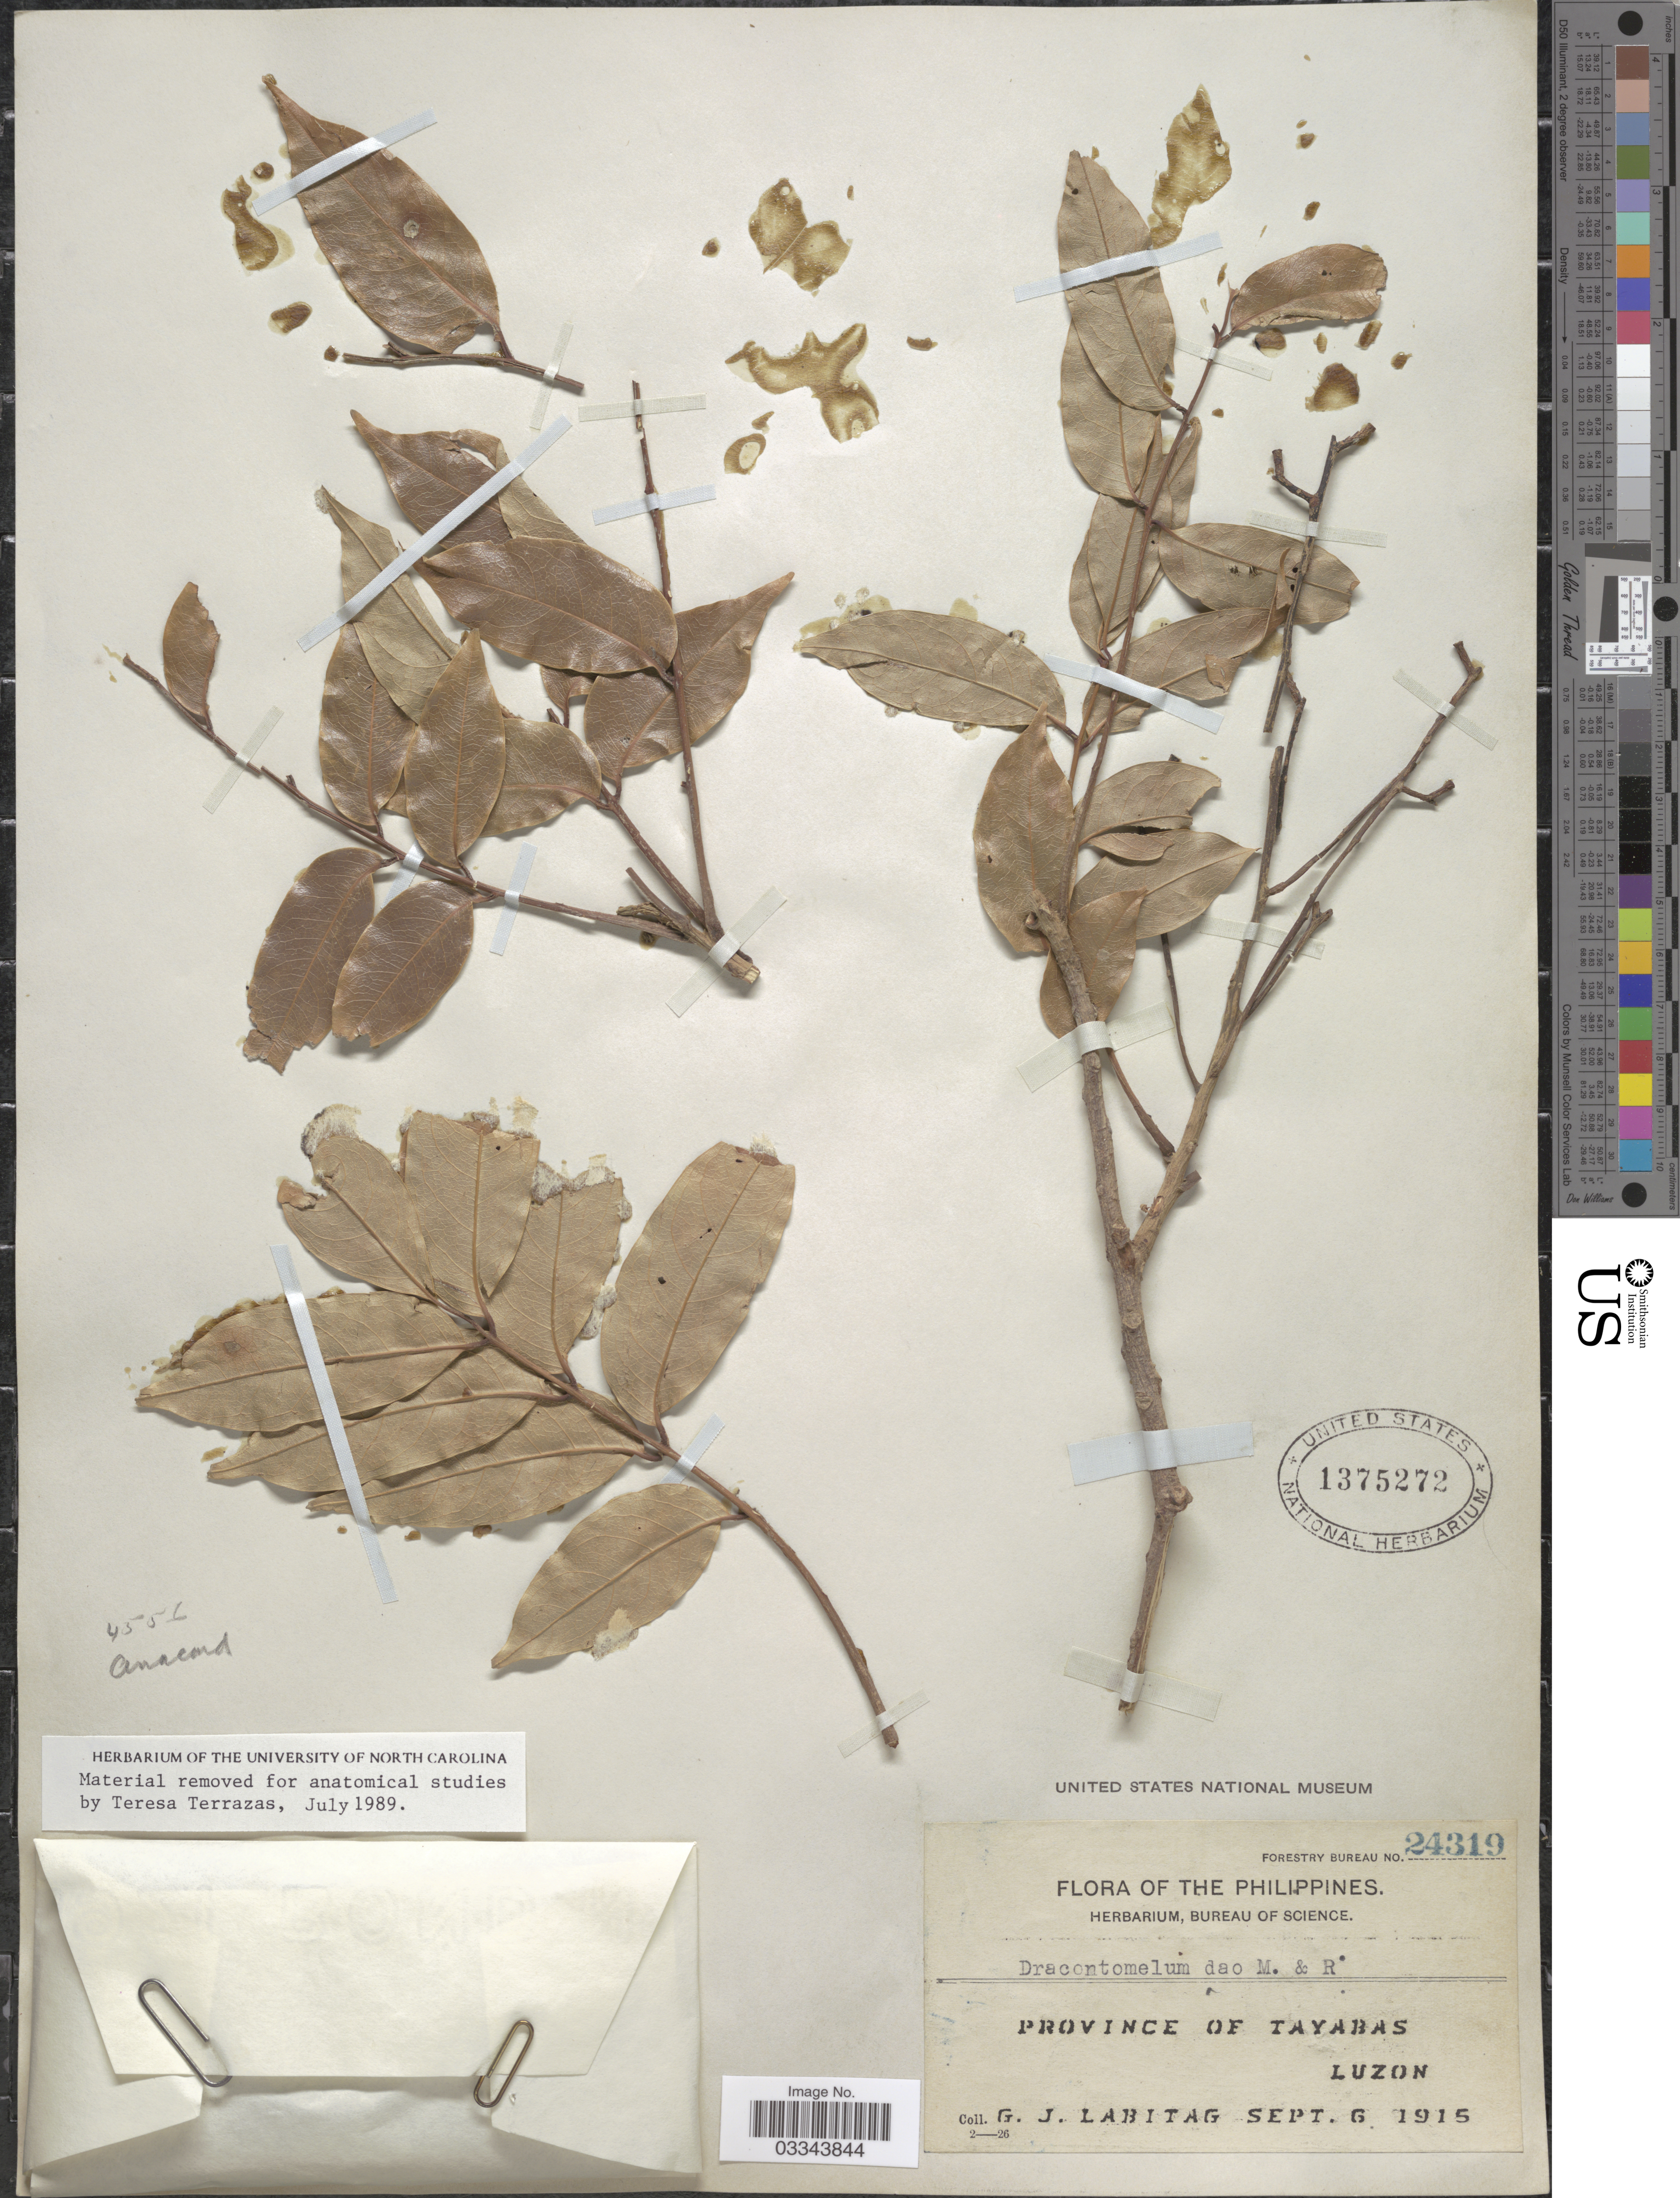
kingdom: Plantae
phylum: Tracheophyta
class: Magnoliopsida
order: Sapindales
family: Anacardiaceae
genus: Dracontomelon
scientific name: Dracontomelon dao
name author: (Blanco) Merr. & Rolfe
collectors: G. Labitag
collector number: Forestry Bureau 24319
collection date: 1915-09-06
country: Philippines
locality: Province of Tayabas, Luzon.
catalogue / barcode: US 1375272